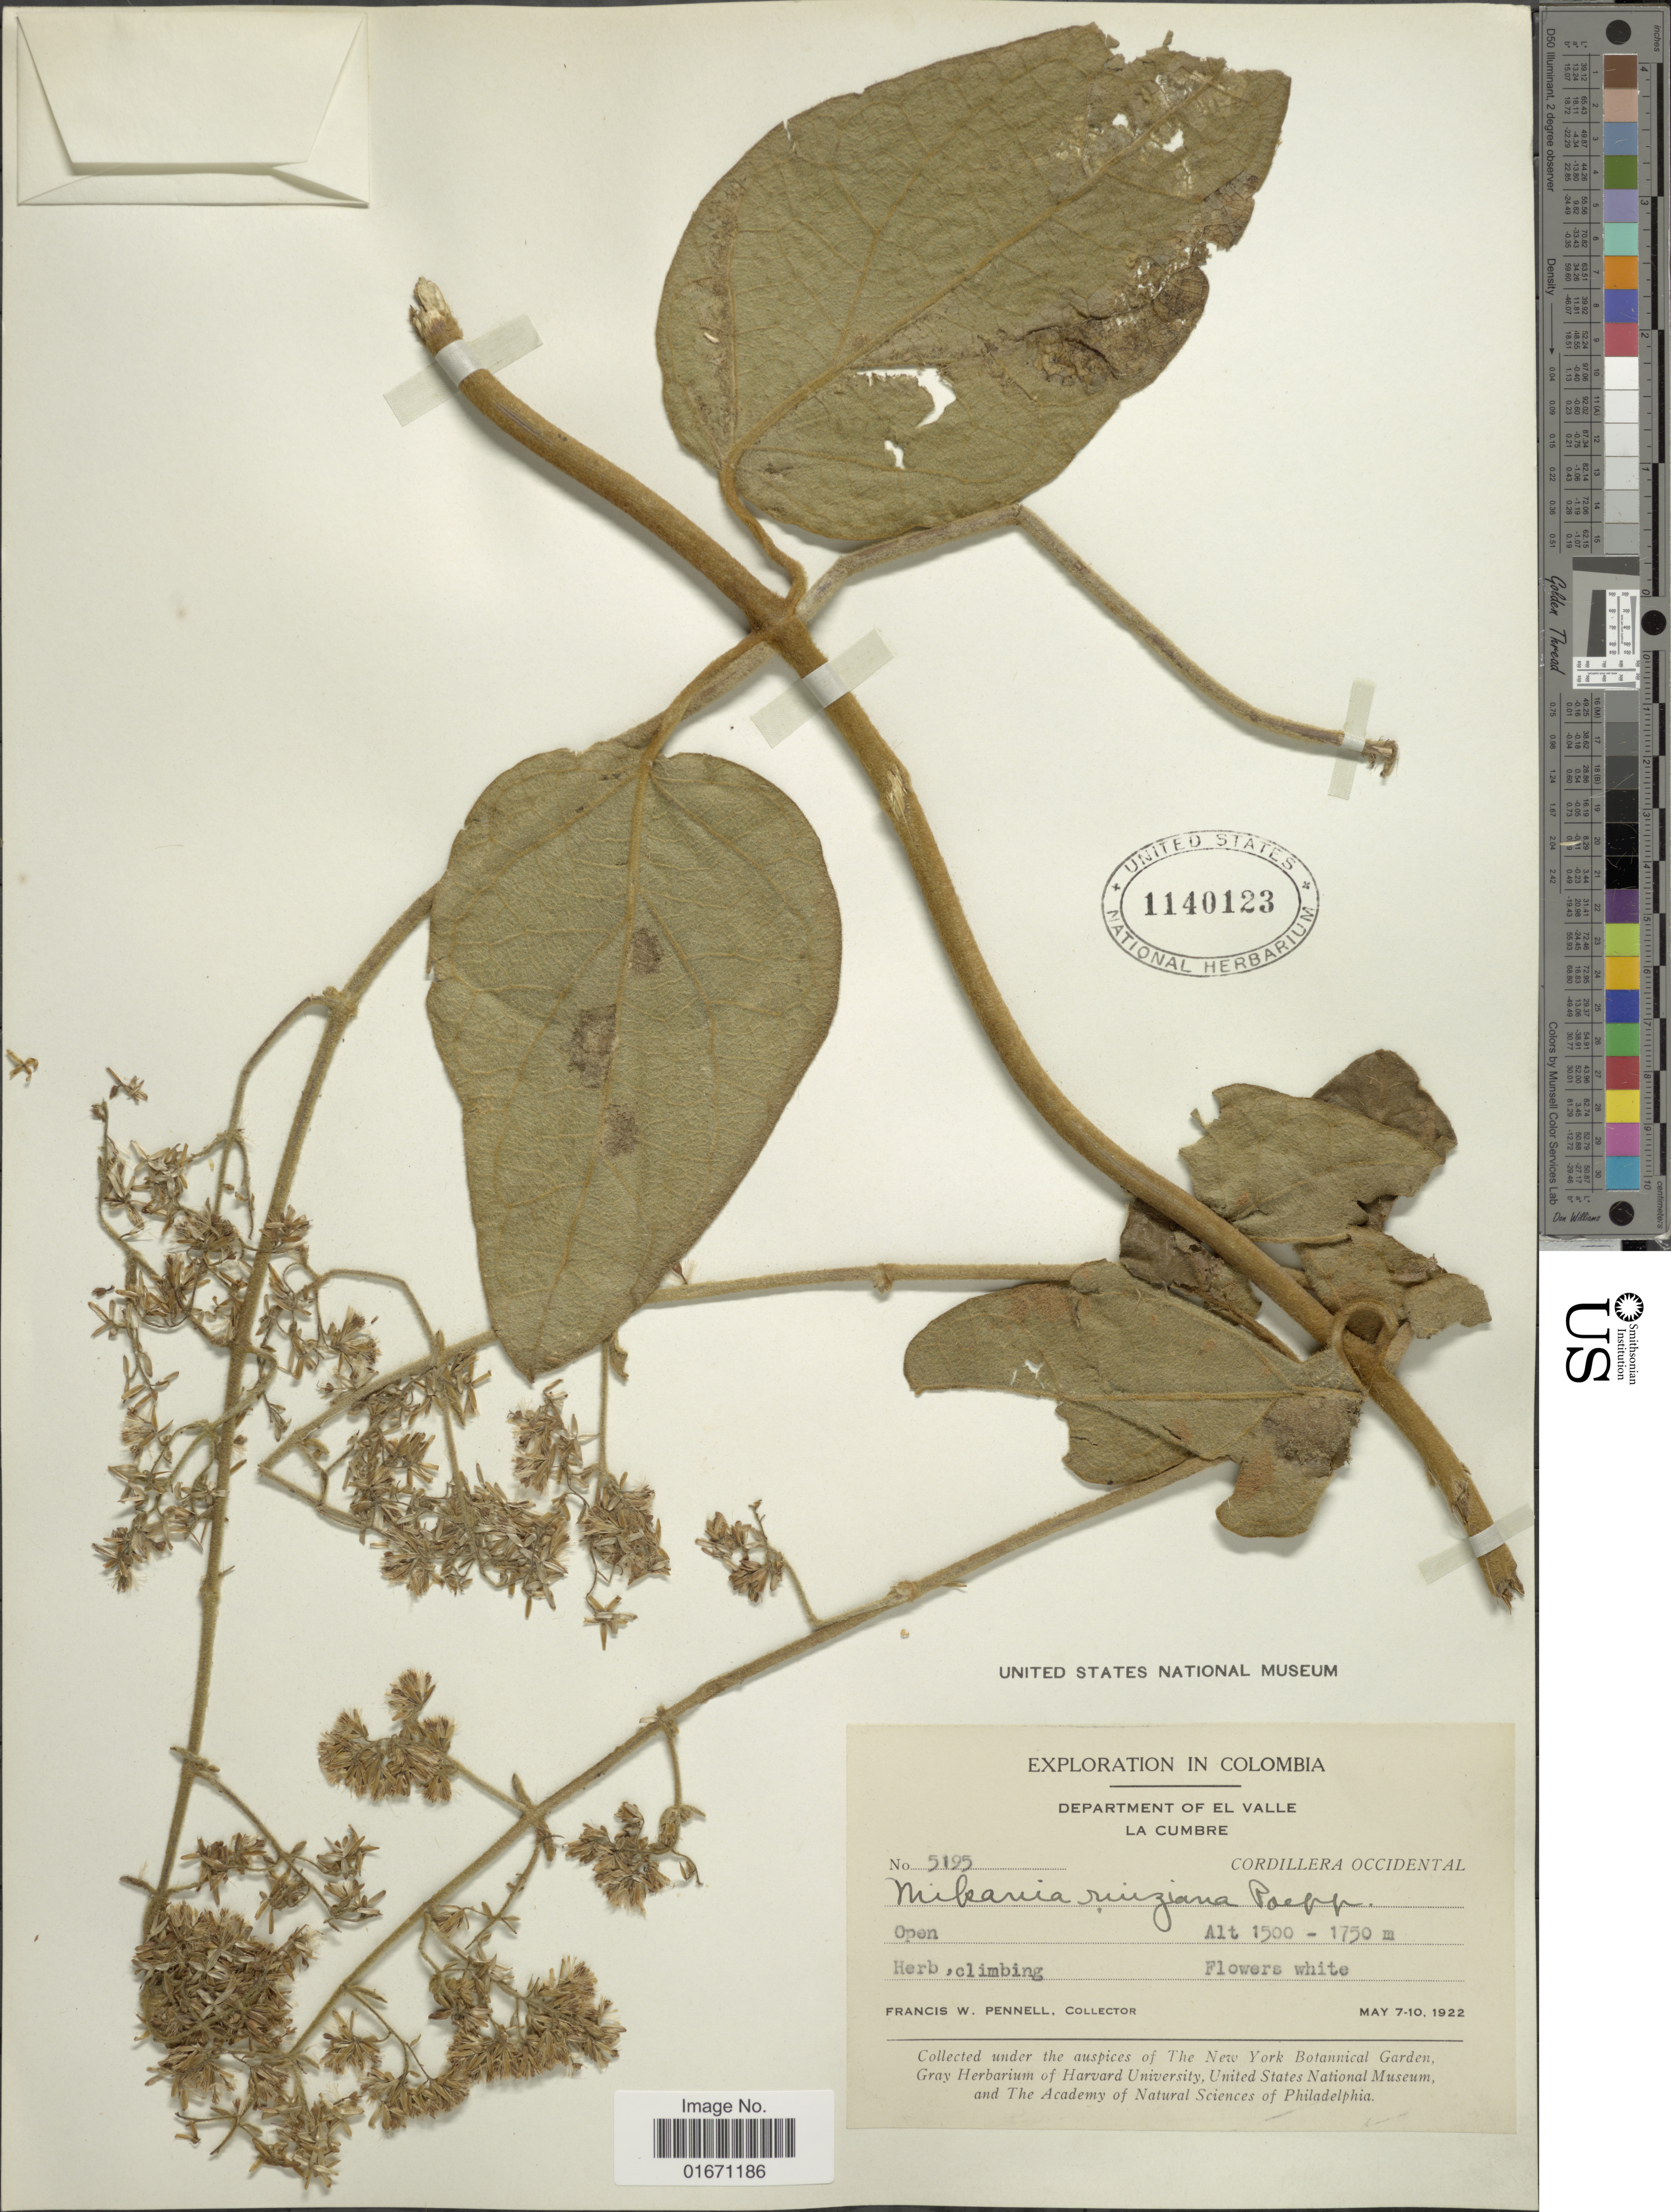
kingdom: Plantae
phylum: Tracheophyta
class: Magnoliopsida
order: Asterales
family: Asteraceae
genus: Mikania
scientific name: Mikania banisteriae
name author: DC.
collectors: F. W. Pennell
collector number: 5195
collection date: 1922-05-07/1922-05-10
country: Colombia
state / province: Valle del Cauca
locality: Department of El Valle, La Cumbre, Cordillera Occidental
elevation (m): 1500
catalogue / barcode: US 1140123